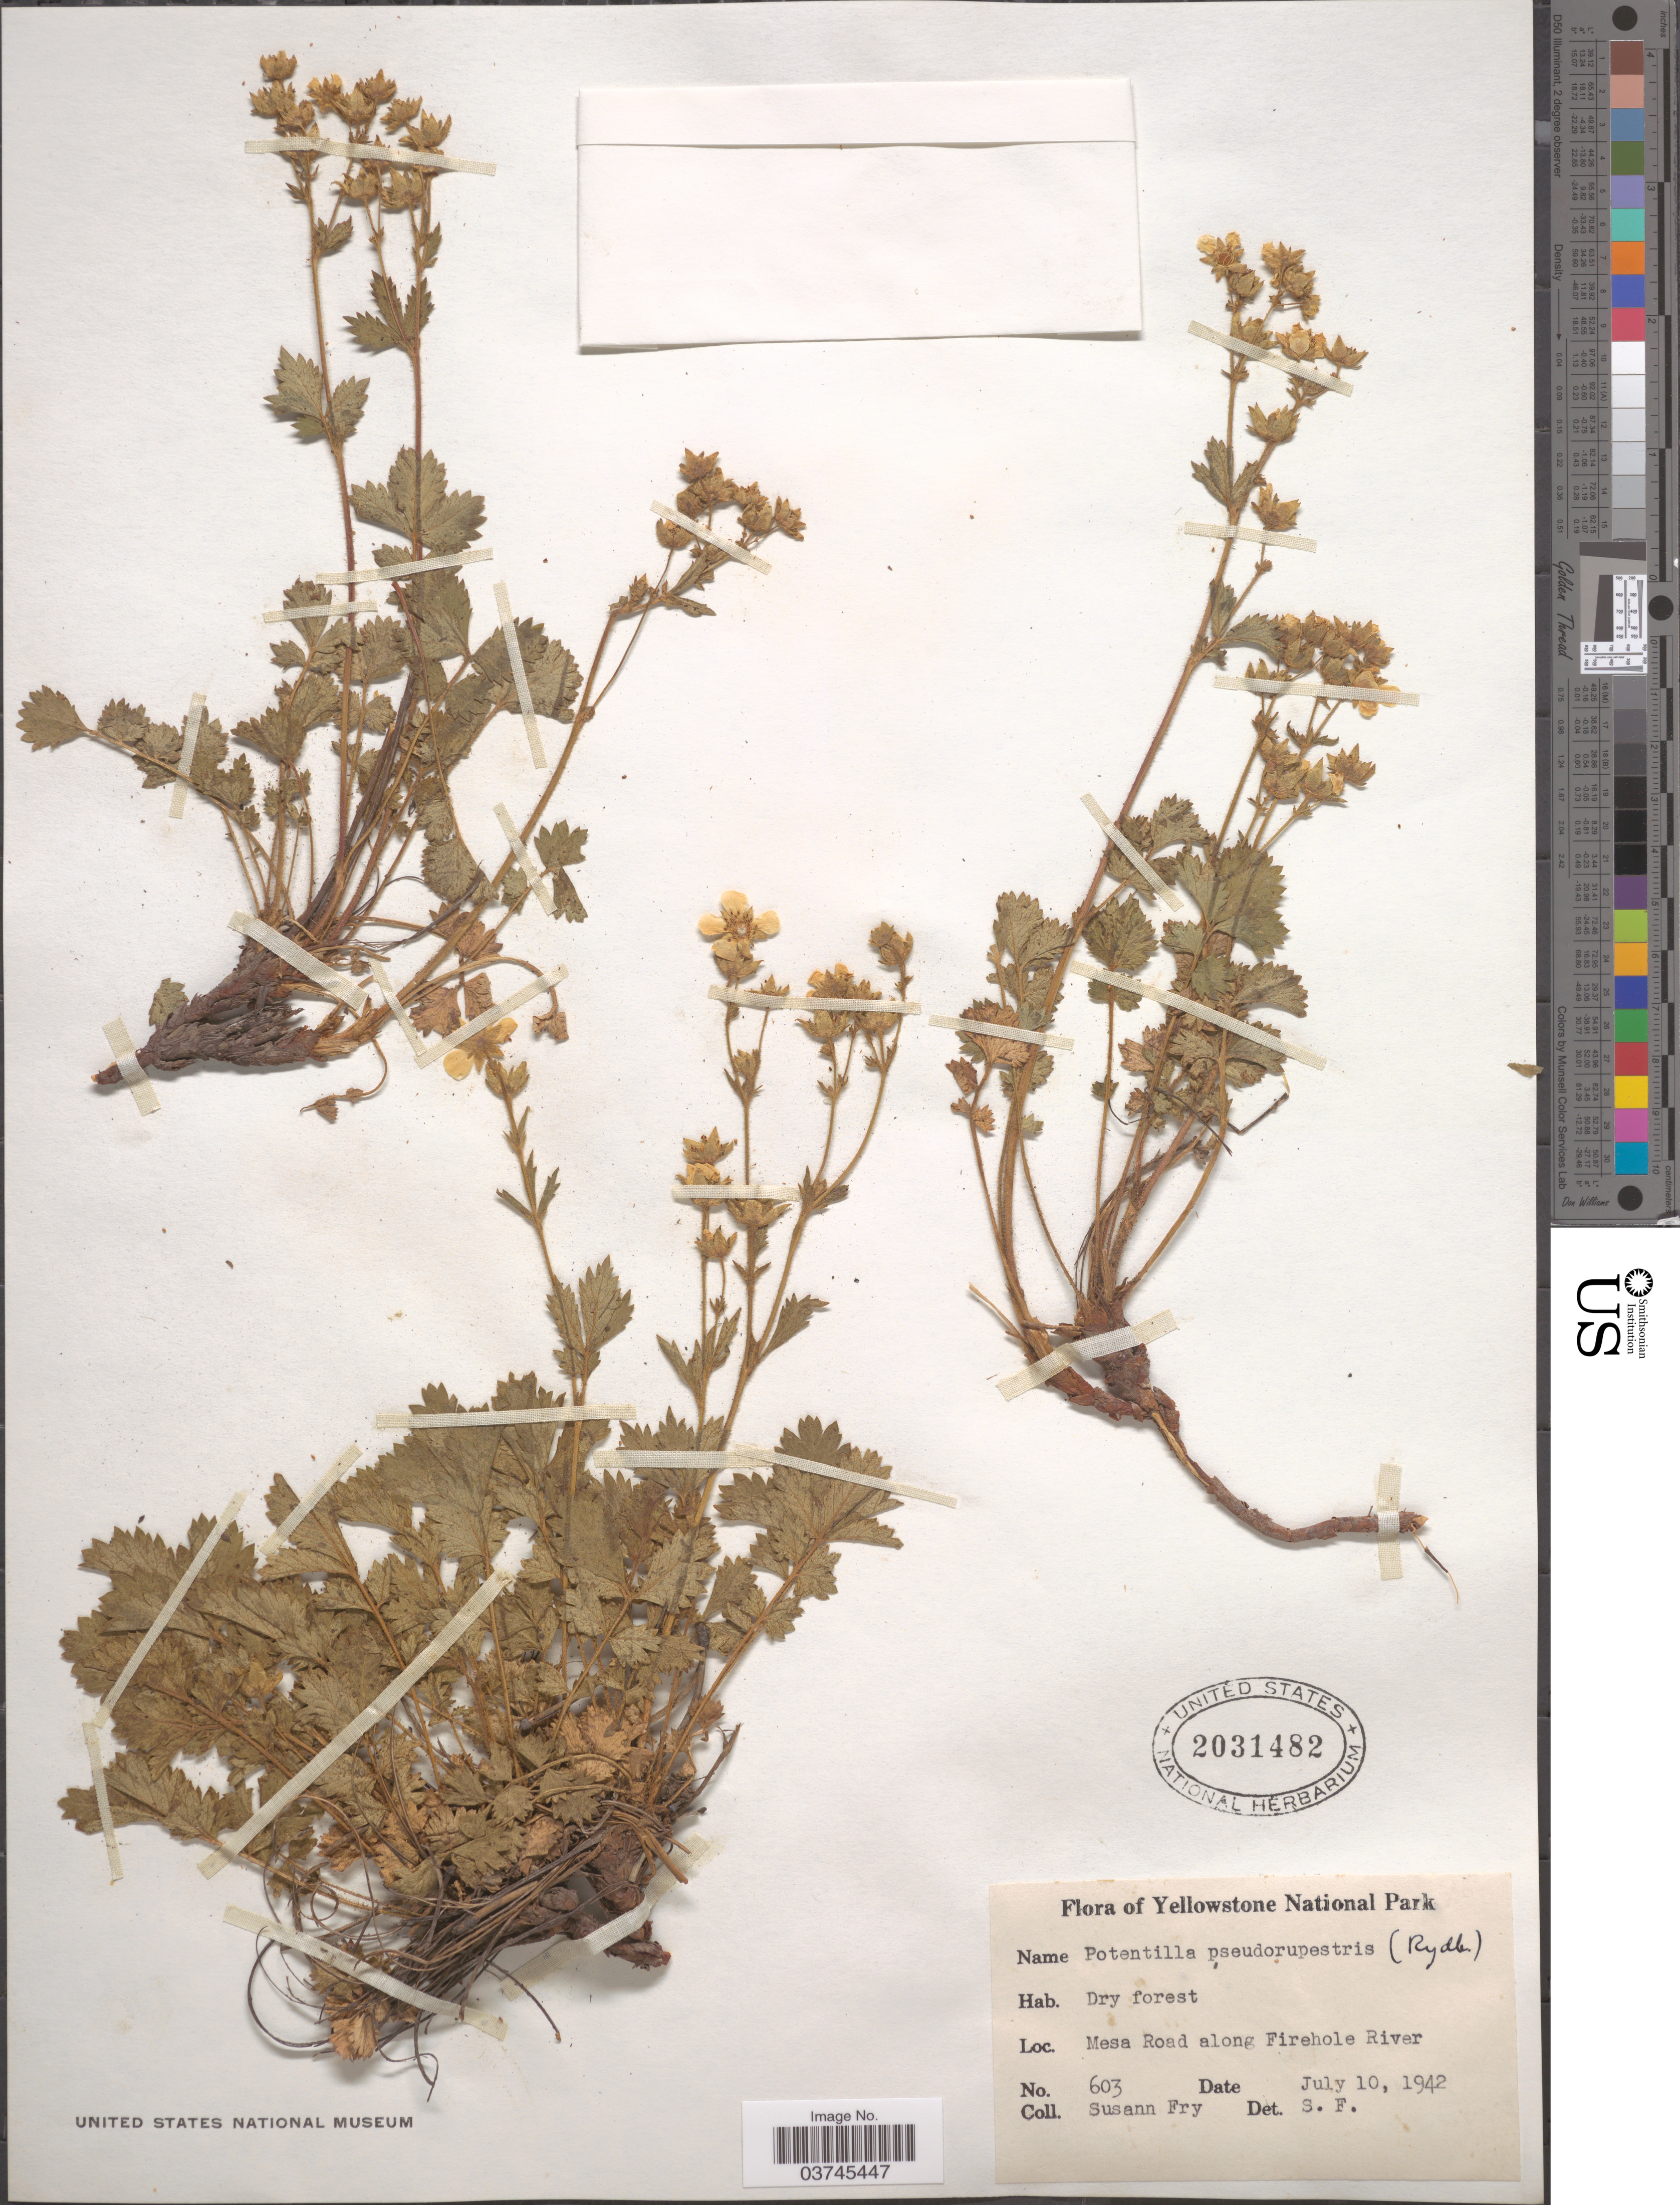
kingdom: Plantae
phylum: Tracheophyta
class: Magnoliopsida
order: Rosales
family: Rosaceae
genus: Drymocallis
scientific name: Drymocallis pseudorupestris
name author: (Rydb.) Rydb.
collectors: S. Fry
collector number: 603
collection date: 1942-07-10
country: United States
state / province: Wyoming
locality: Yellowstone National Park. Mesa Road along Firehole River.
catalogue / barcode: US 2031482